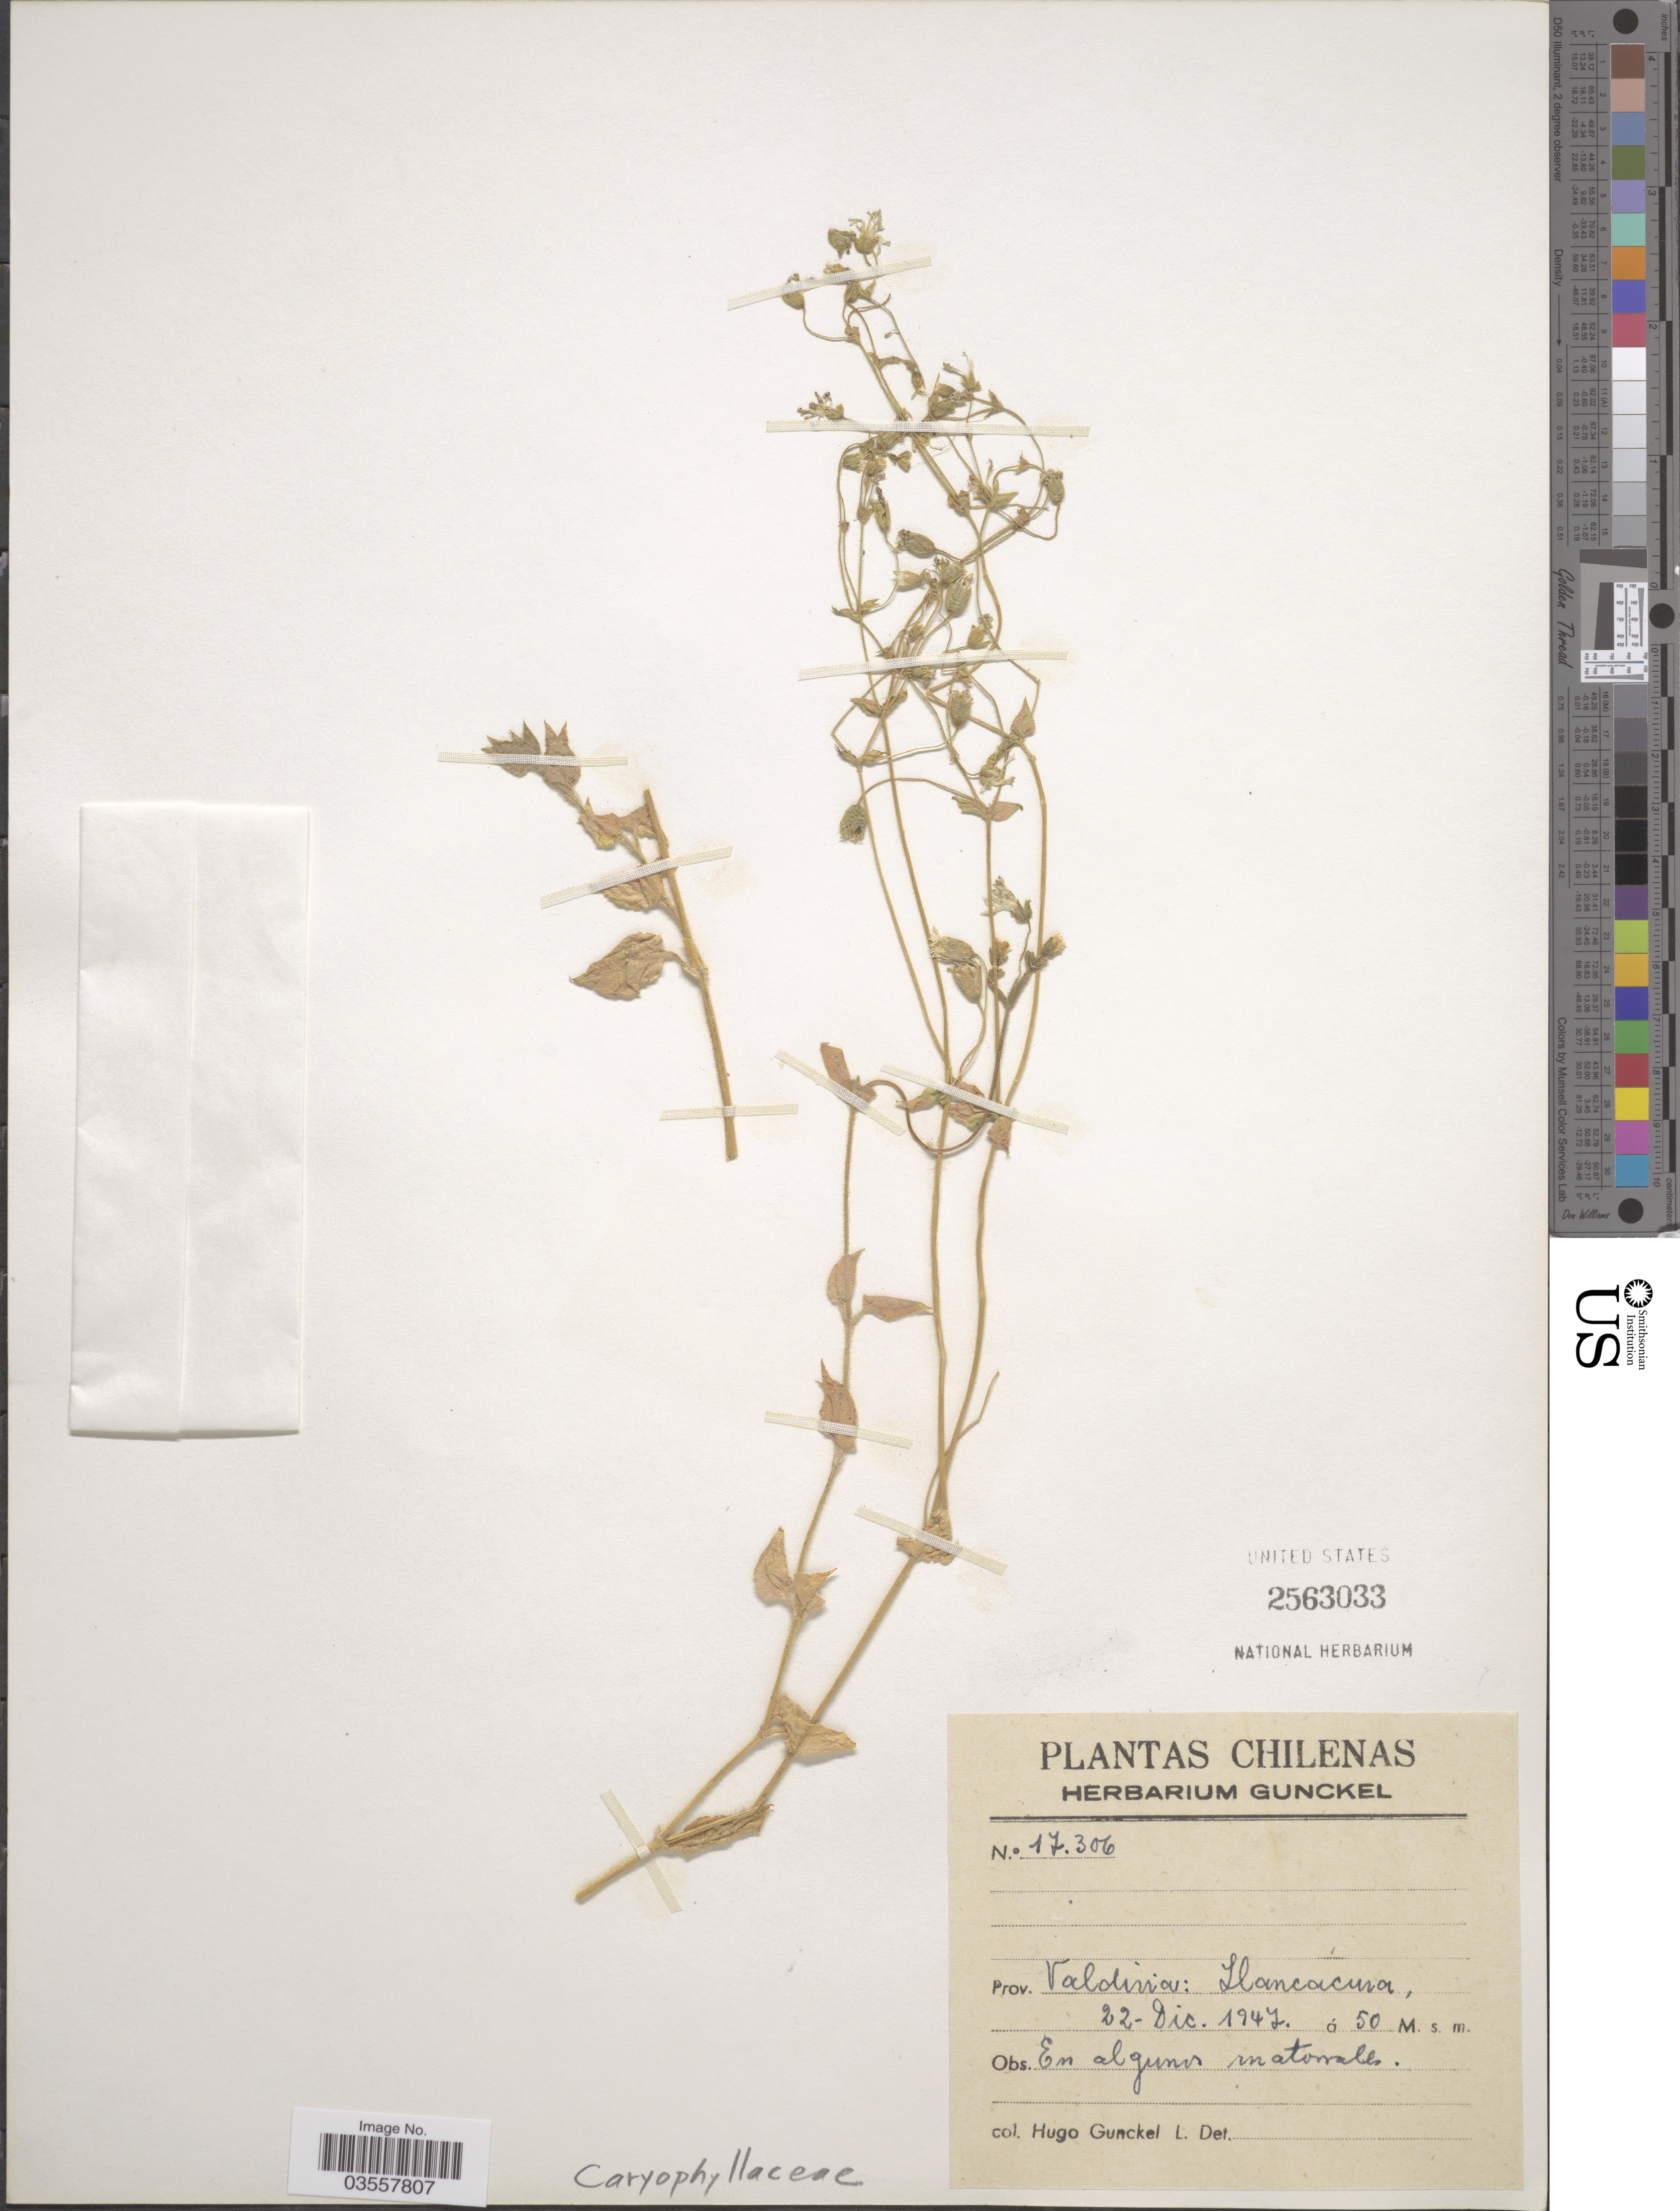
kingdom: Plantae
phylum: Tracheophyta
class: Magnoliopsida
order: Caryophyllales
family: Caryophyllaceae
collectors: H. Gunckel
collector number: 17306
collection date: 1947-12-22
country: Chile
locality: Prov. Valdivia: Llancacura.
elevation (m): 50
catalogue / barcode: US 2563033